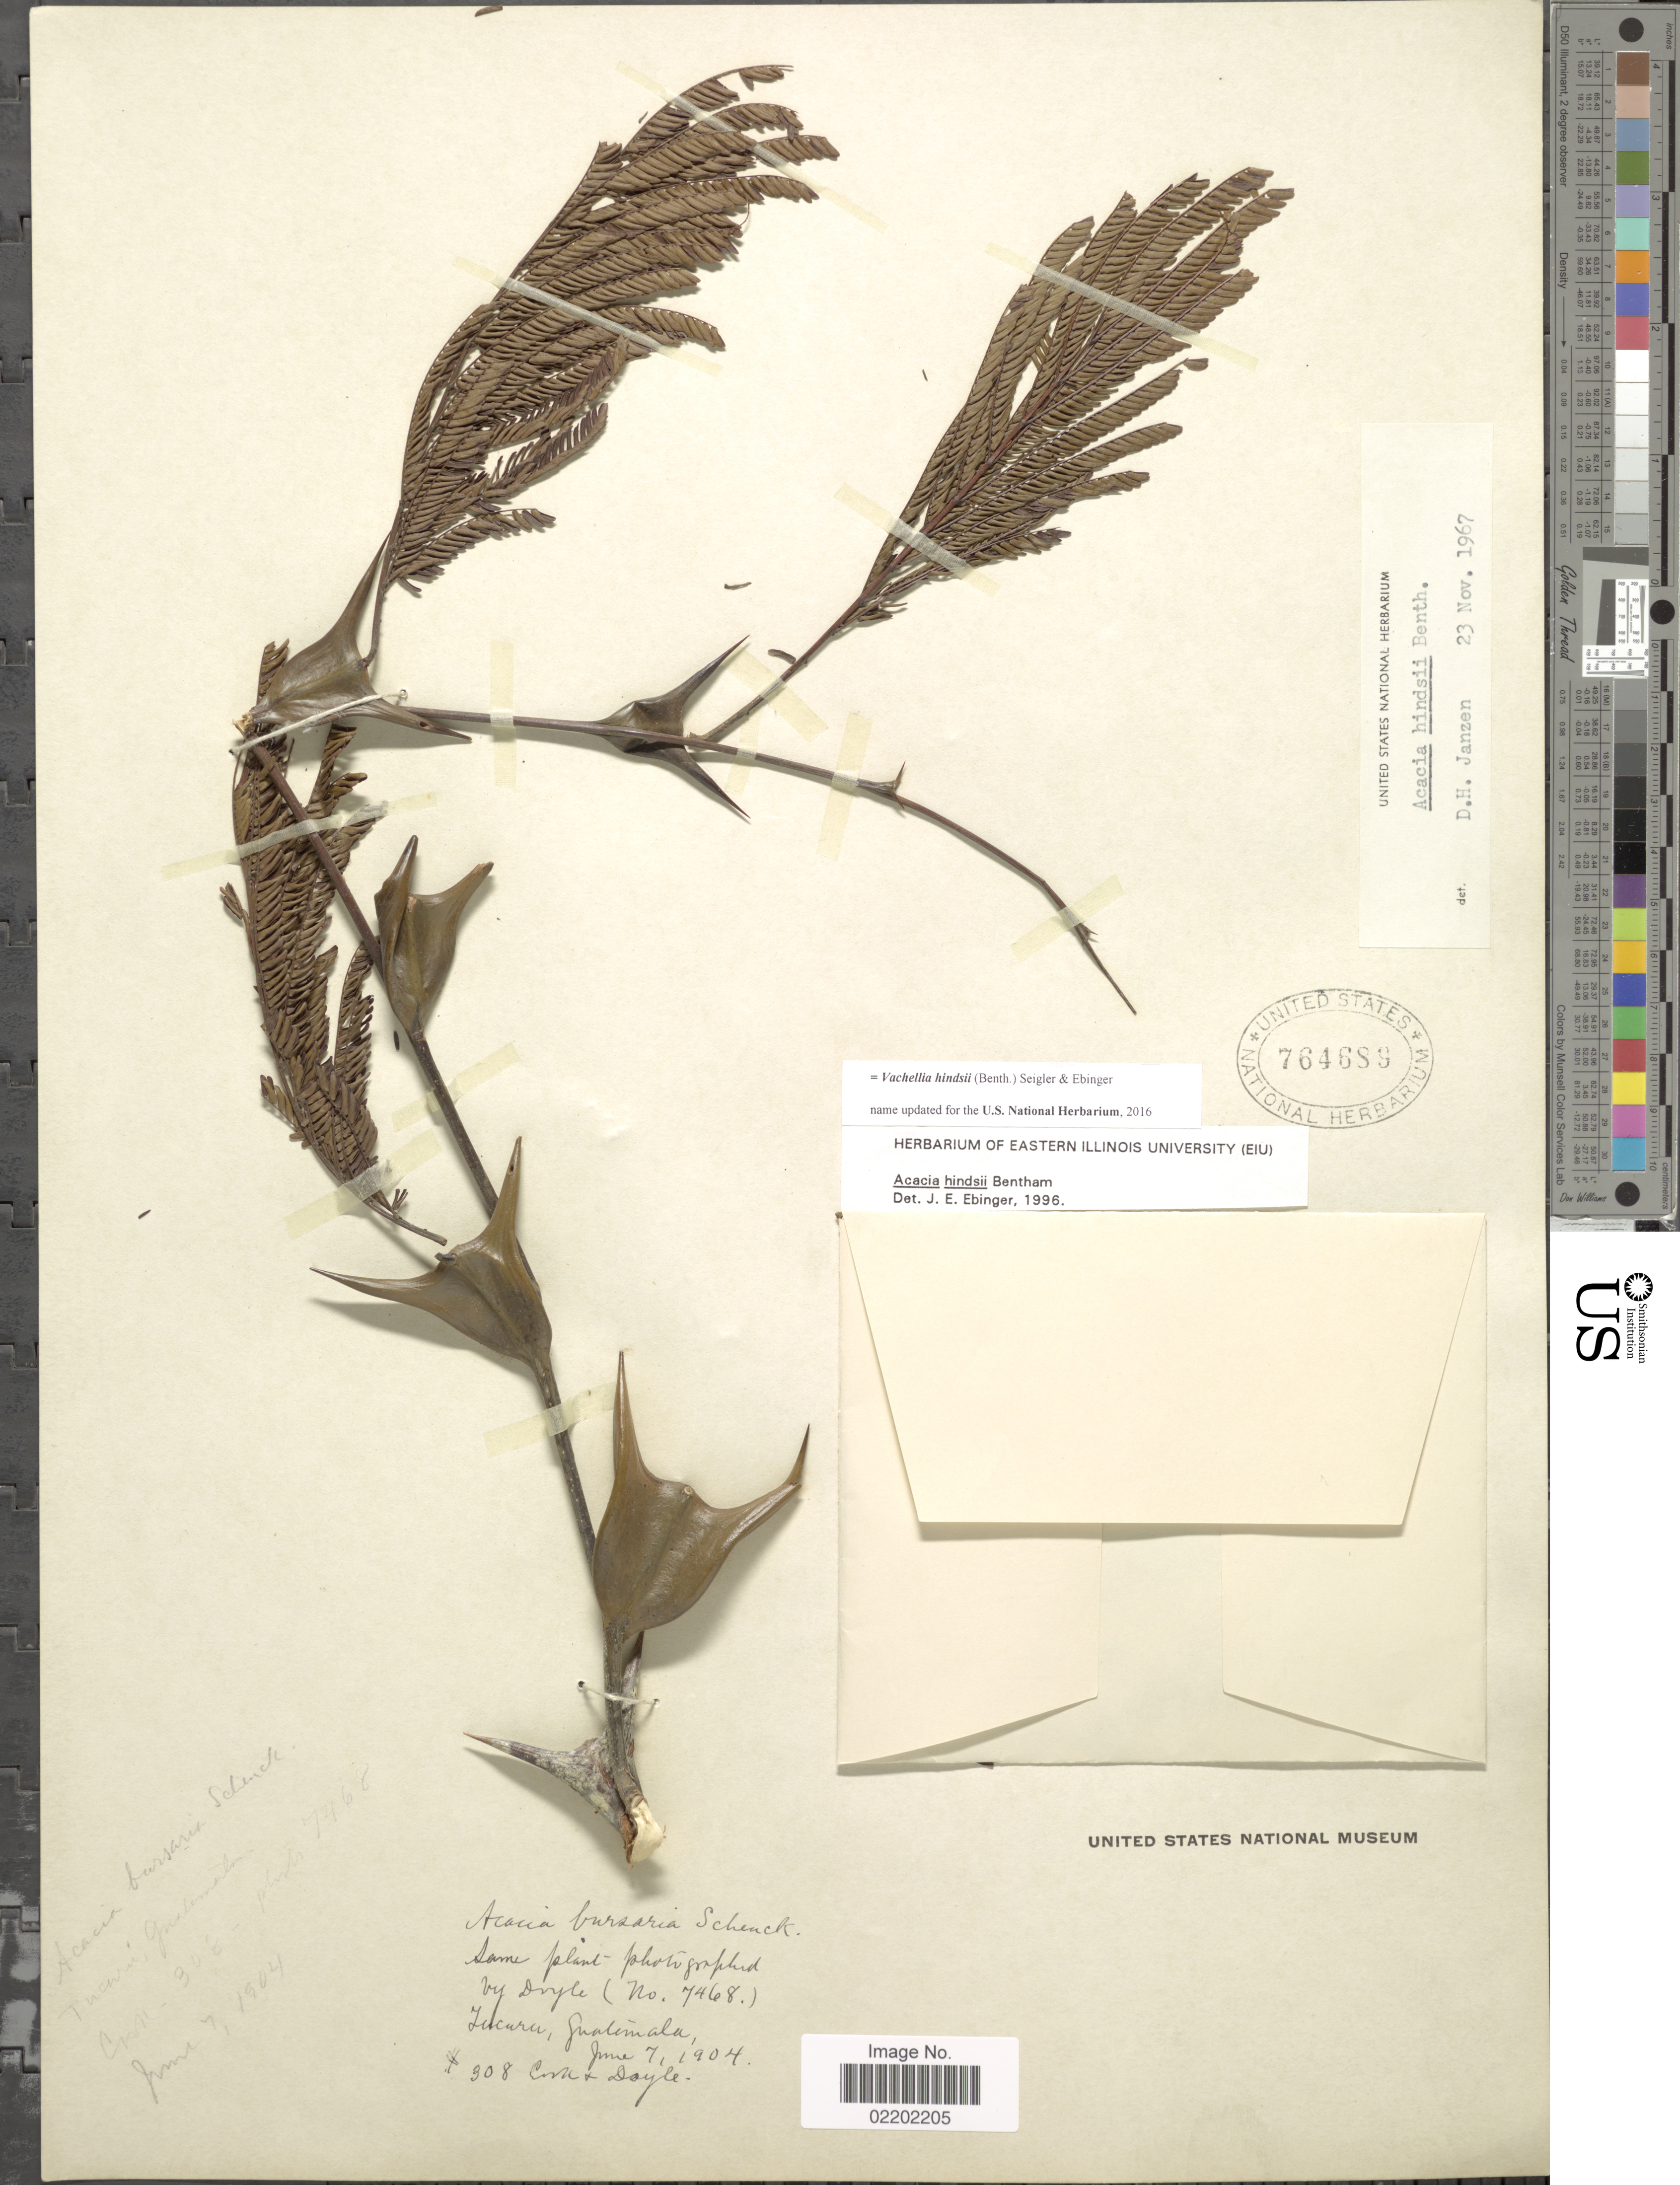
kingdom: Plantae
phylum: Tracheophyta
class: Magnoliopsida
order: Fabales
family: Fabaceae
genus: Vachellia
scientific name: Vachellia hindsii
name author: (Benth.) Seigler & Ebinger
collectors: O. F. Cook & C. Doyle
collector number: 308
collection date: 1904-06-07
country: Guatemala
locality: Tucuru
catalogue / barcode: US 764689